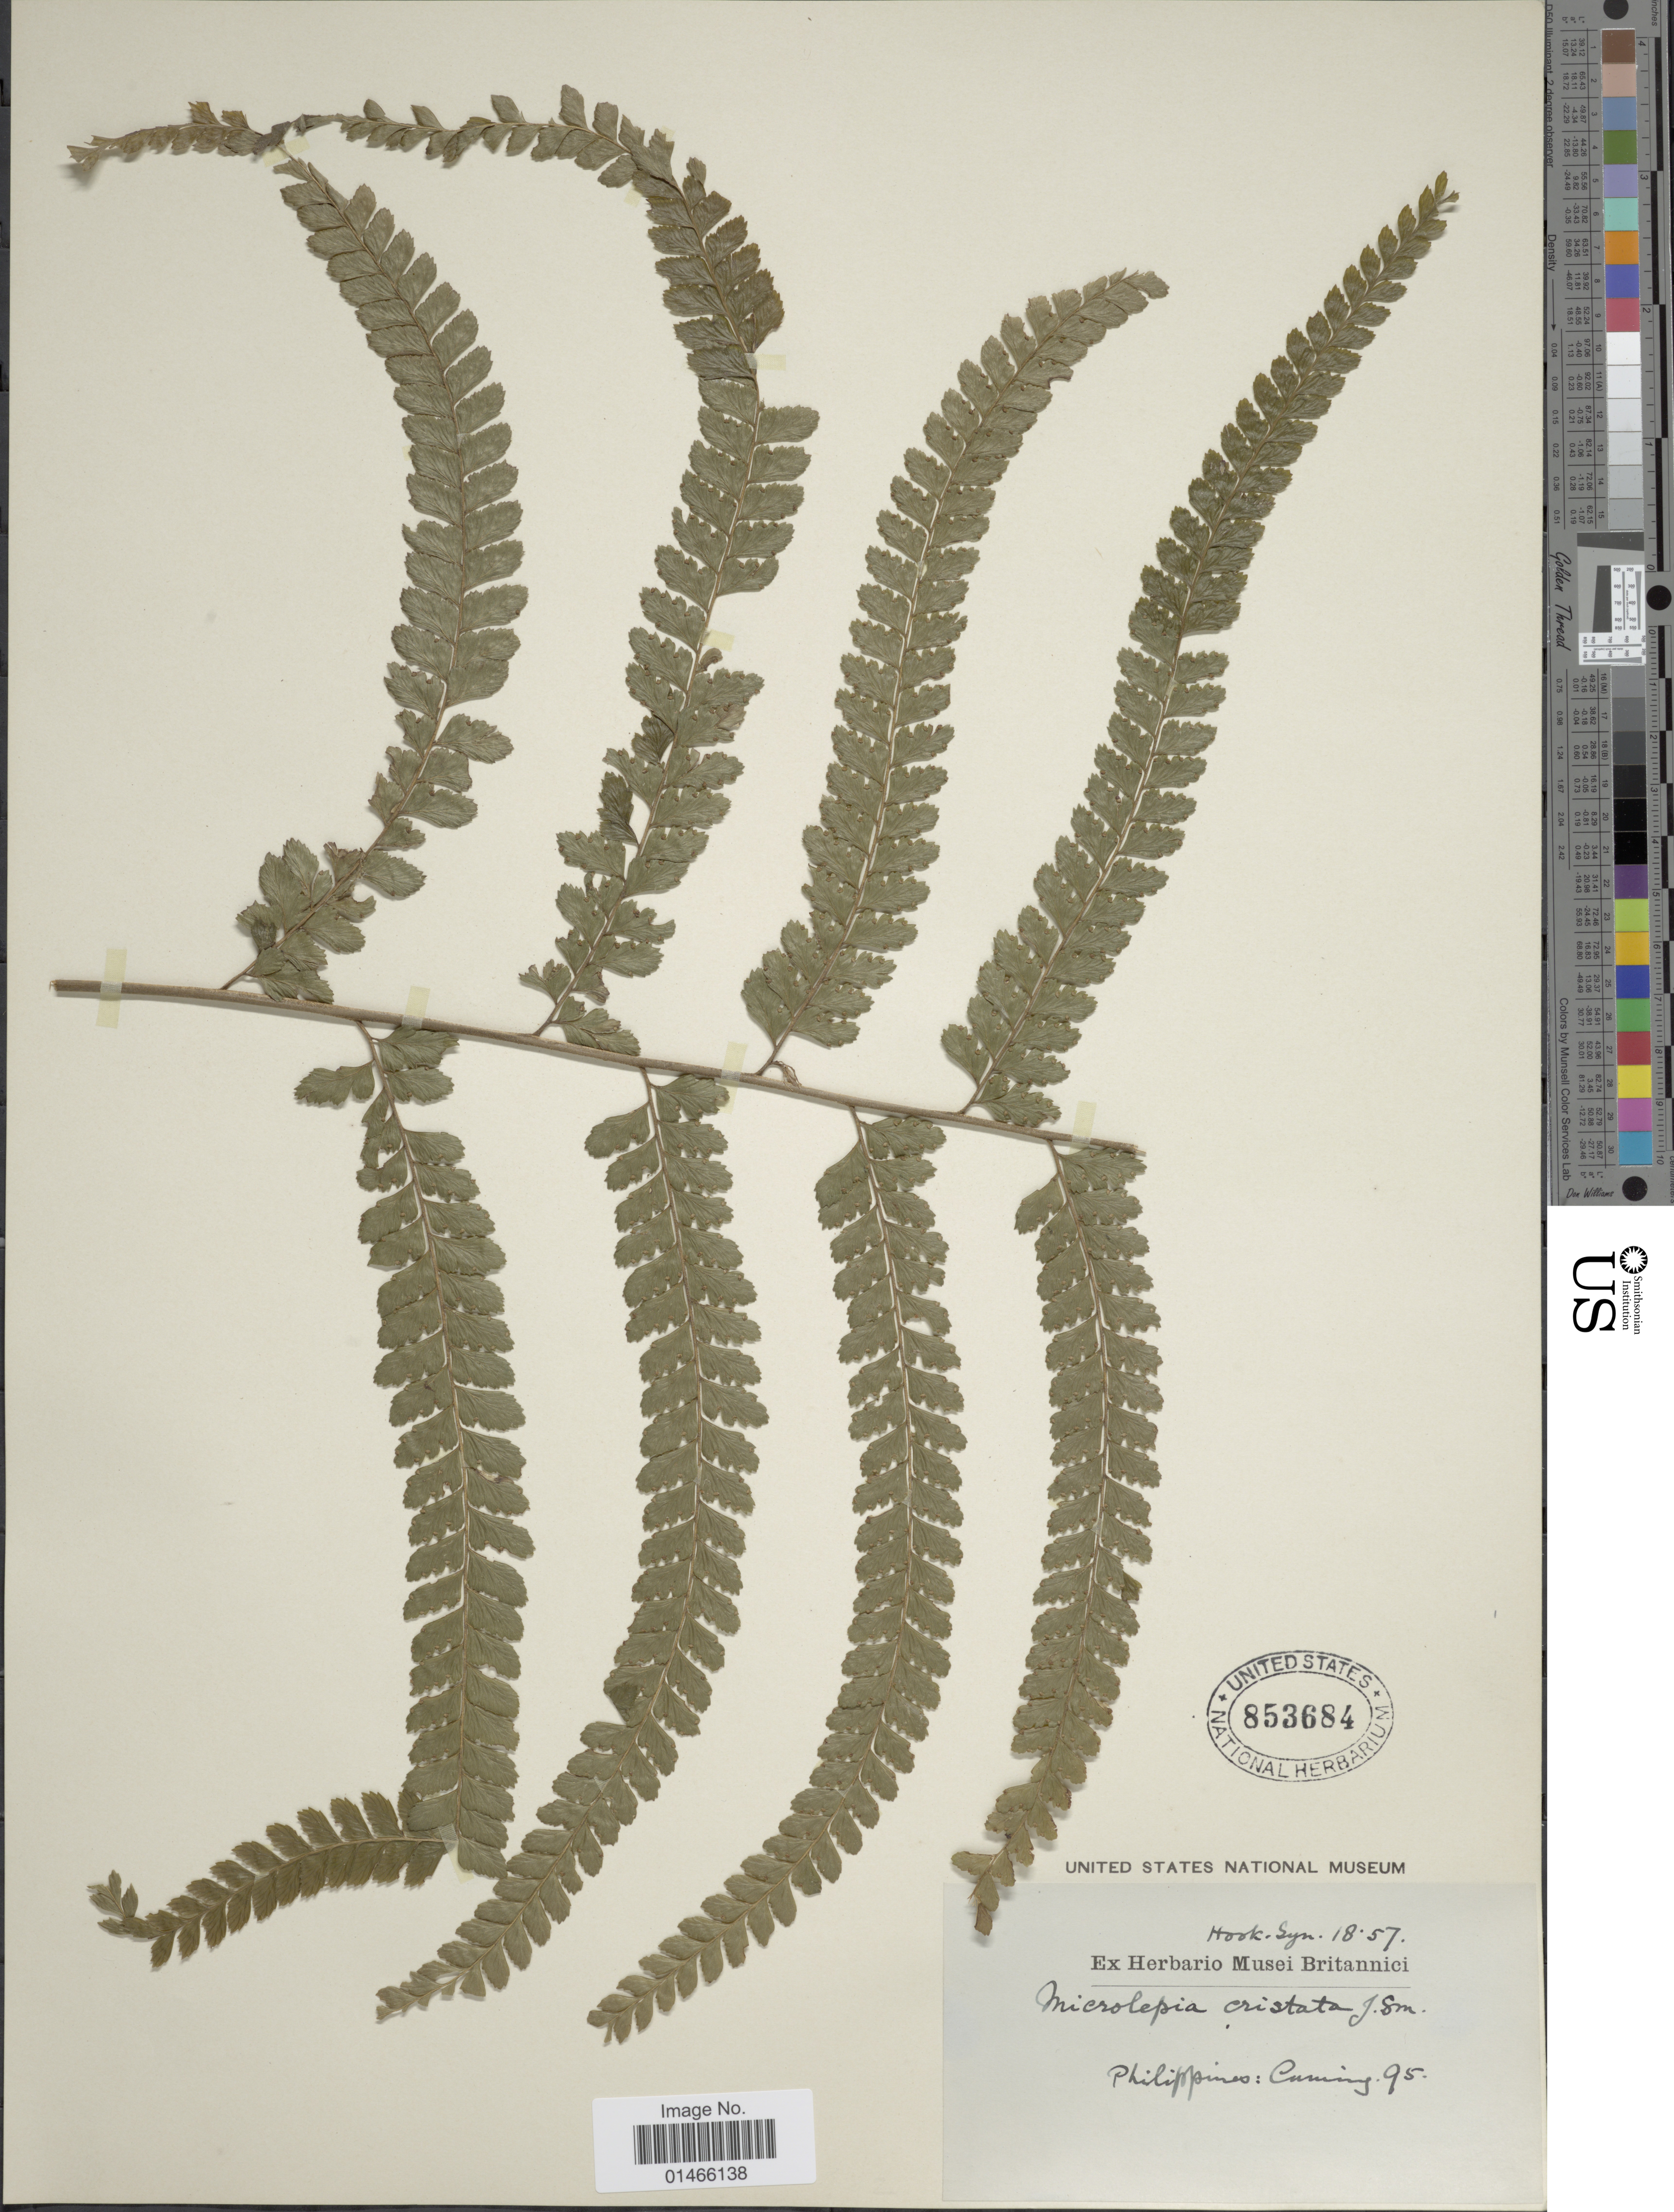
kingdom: Plantae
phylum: Tracheophyta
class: Polypodiopsida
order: Polypodiales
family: Dennstaedtiaceae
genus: Microlepia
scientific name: Microlepia strigosa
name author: (Thunb.) J. Presl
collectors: -. Cuming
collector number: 95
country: Philippines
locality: Philippines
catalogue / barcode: US 853684